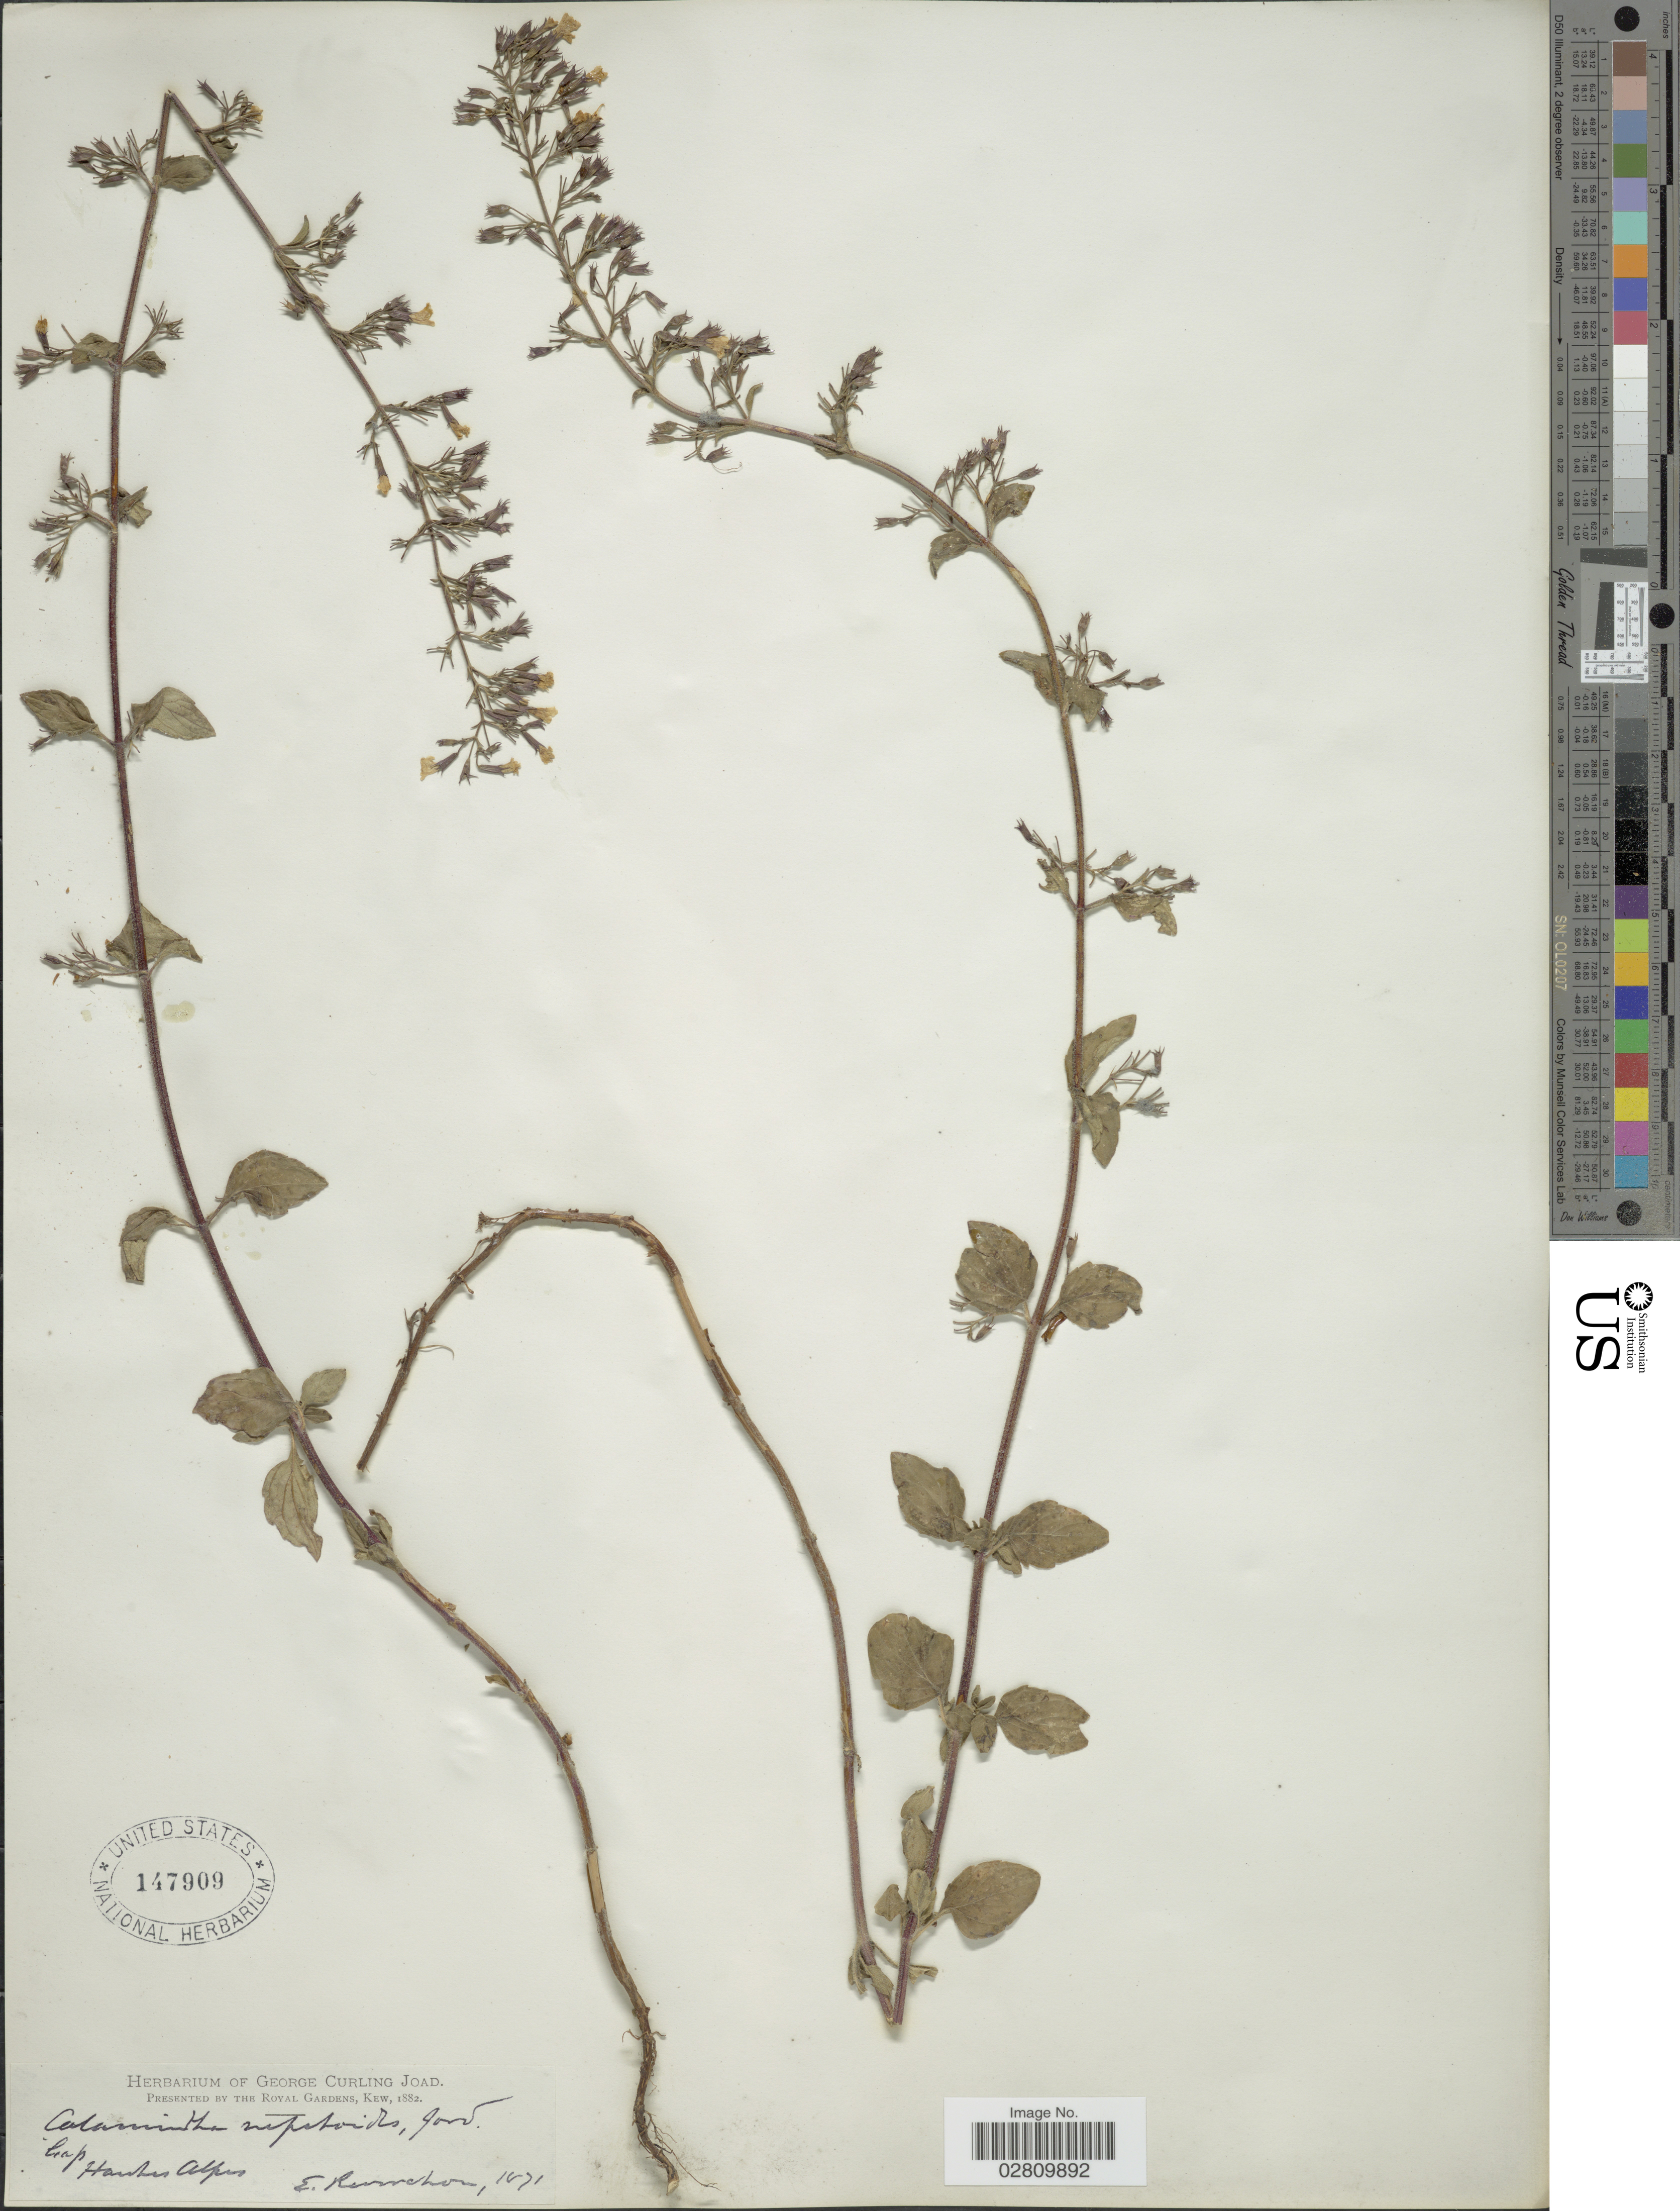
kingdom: Plantae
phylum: Tracheophyta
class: Magnoliopsida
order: Lamiales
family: Lamiaceae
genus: Calamintha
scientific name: Calamintha nepetoides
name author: Jord.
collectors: E. Reverchon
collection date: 1871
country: France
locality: Hautes Alpes.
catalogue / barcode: US 147909